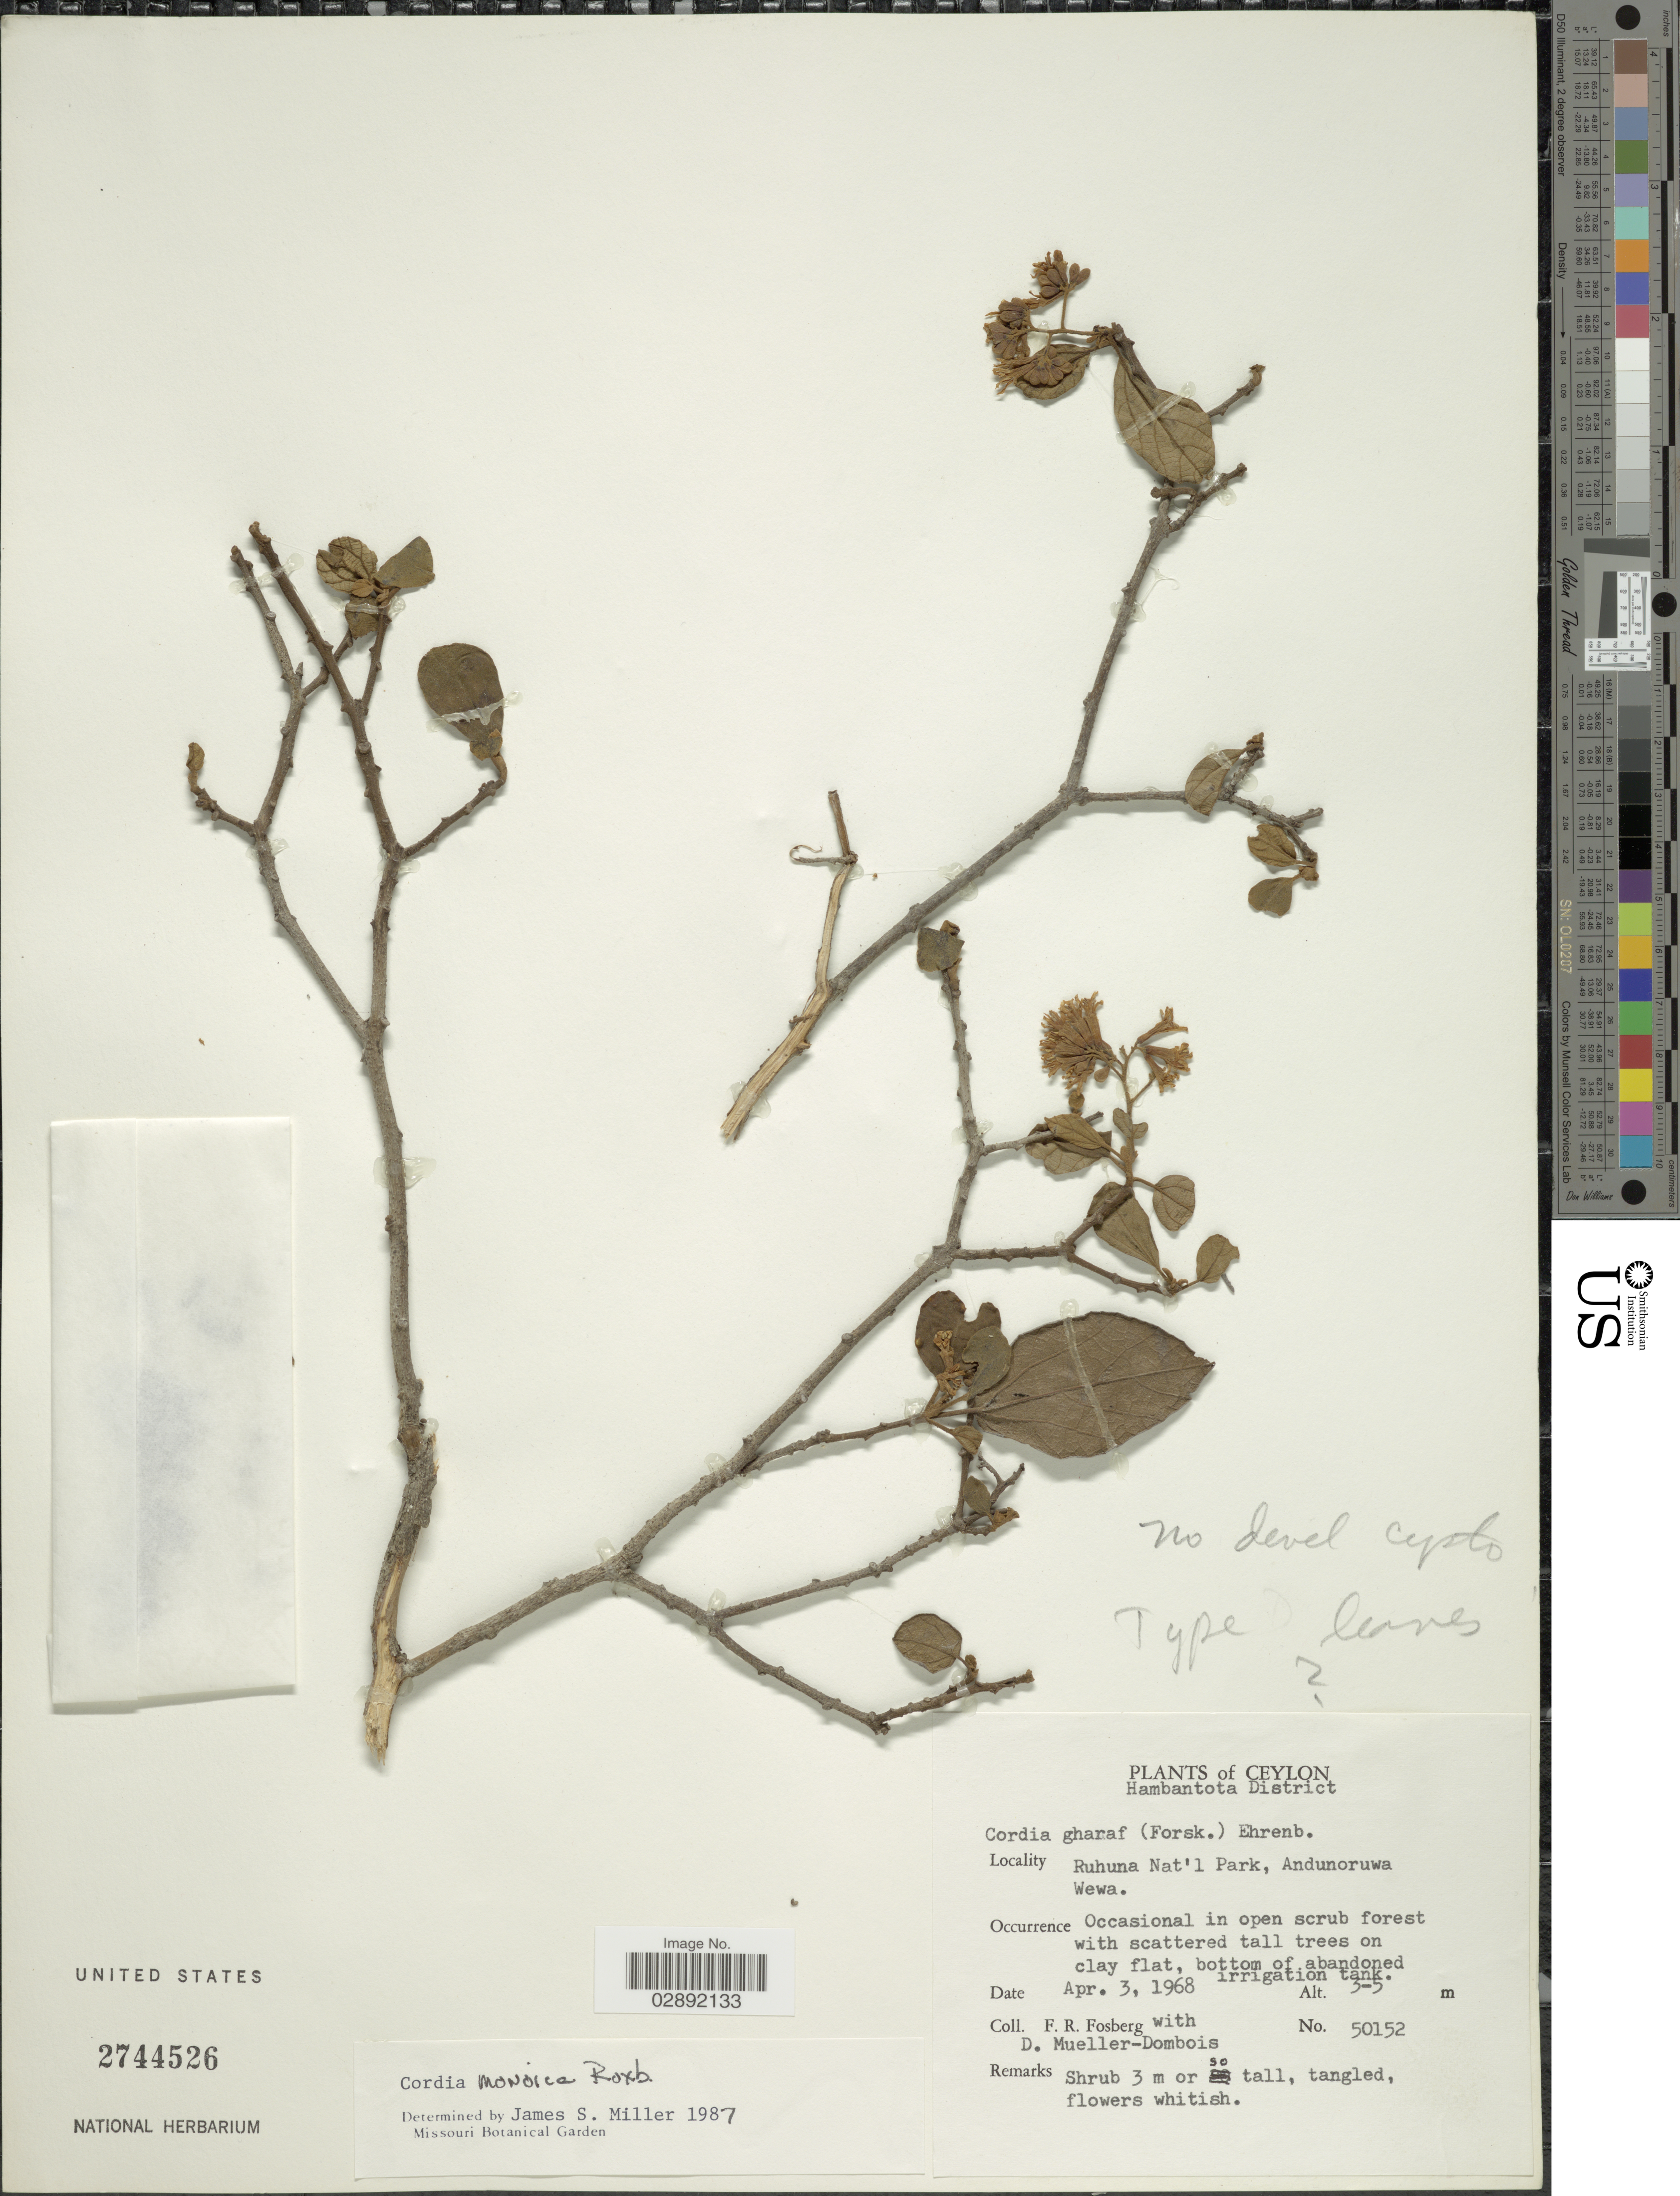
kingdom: Plantae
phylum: Tracheophyta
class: Magnoliopsida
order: Boraginales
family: Cordiaceae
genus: Cordia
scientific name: Cordia monoica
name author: Roxb.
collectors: F. R. Fosberg & D. Mueller-Dombois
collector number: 50152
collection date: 1968-04-03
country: Sri Lanka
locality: Ceylon. Hambantota District. Ruhuna Nat'l Park, Andunoruwa Wewa.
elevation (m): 3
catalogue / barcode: US 2744526